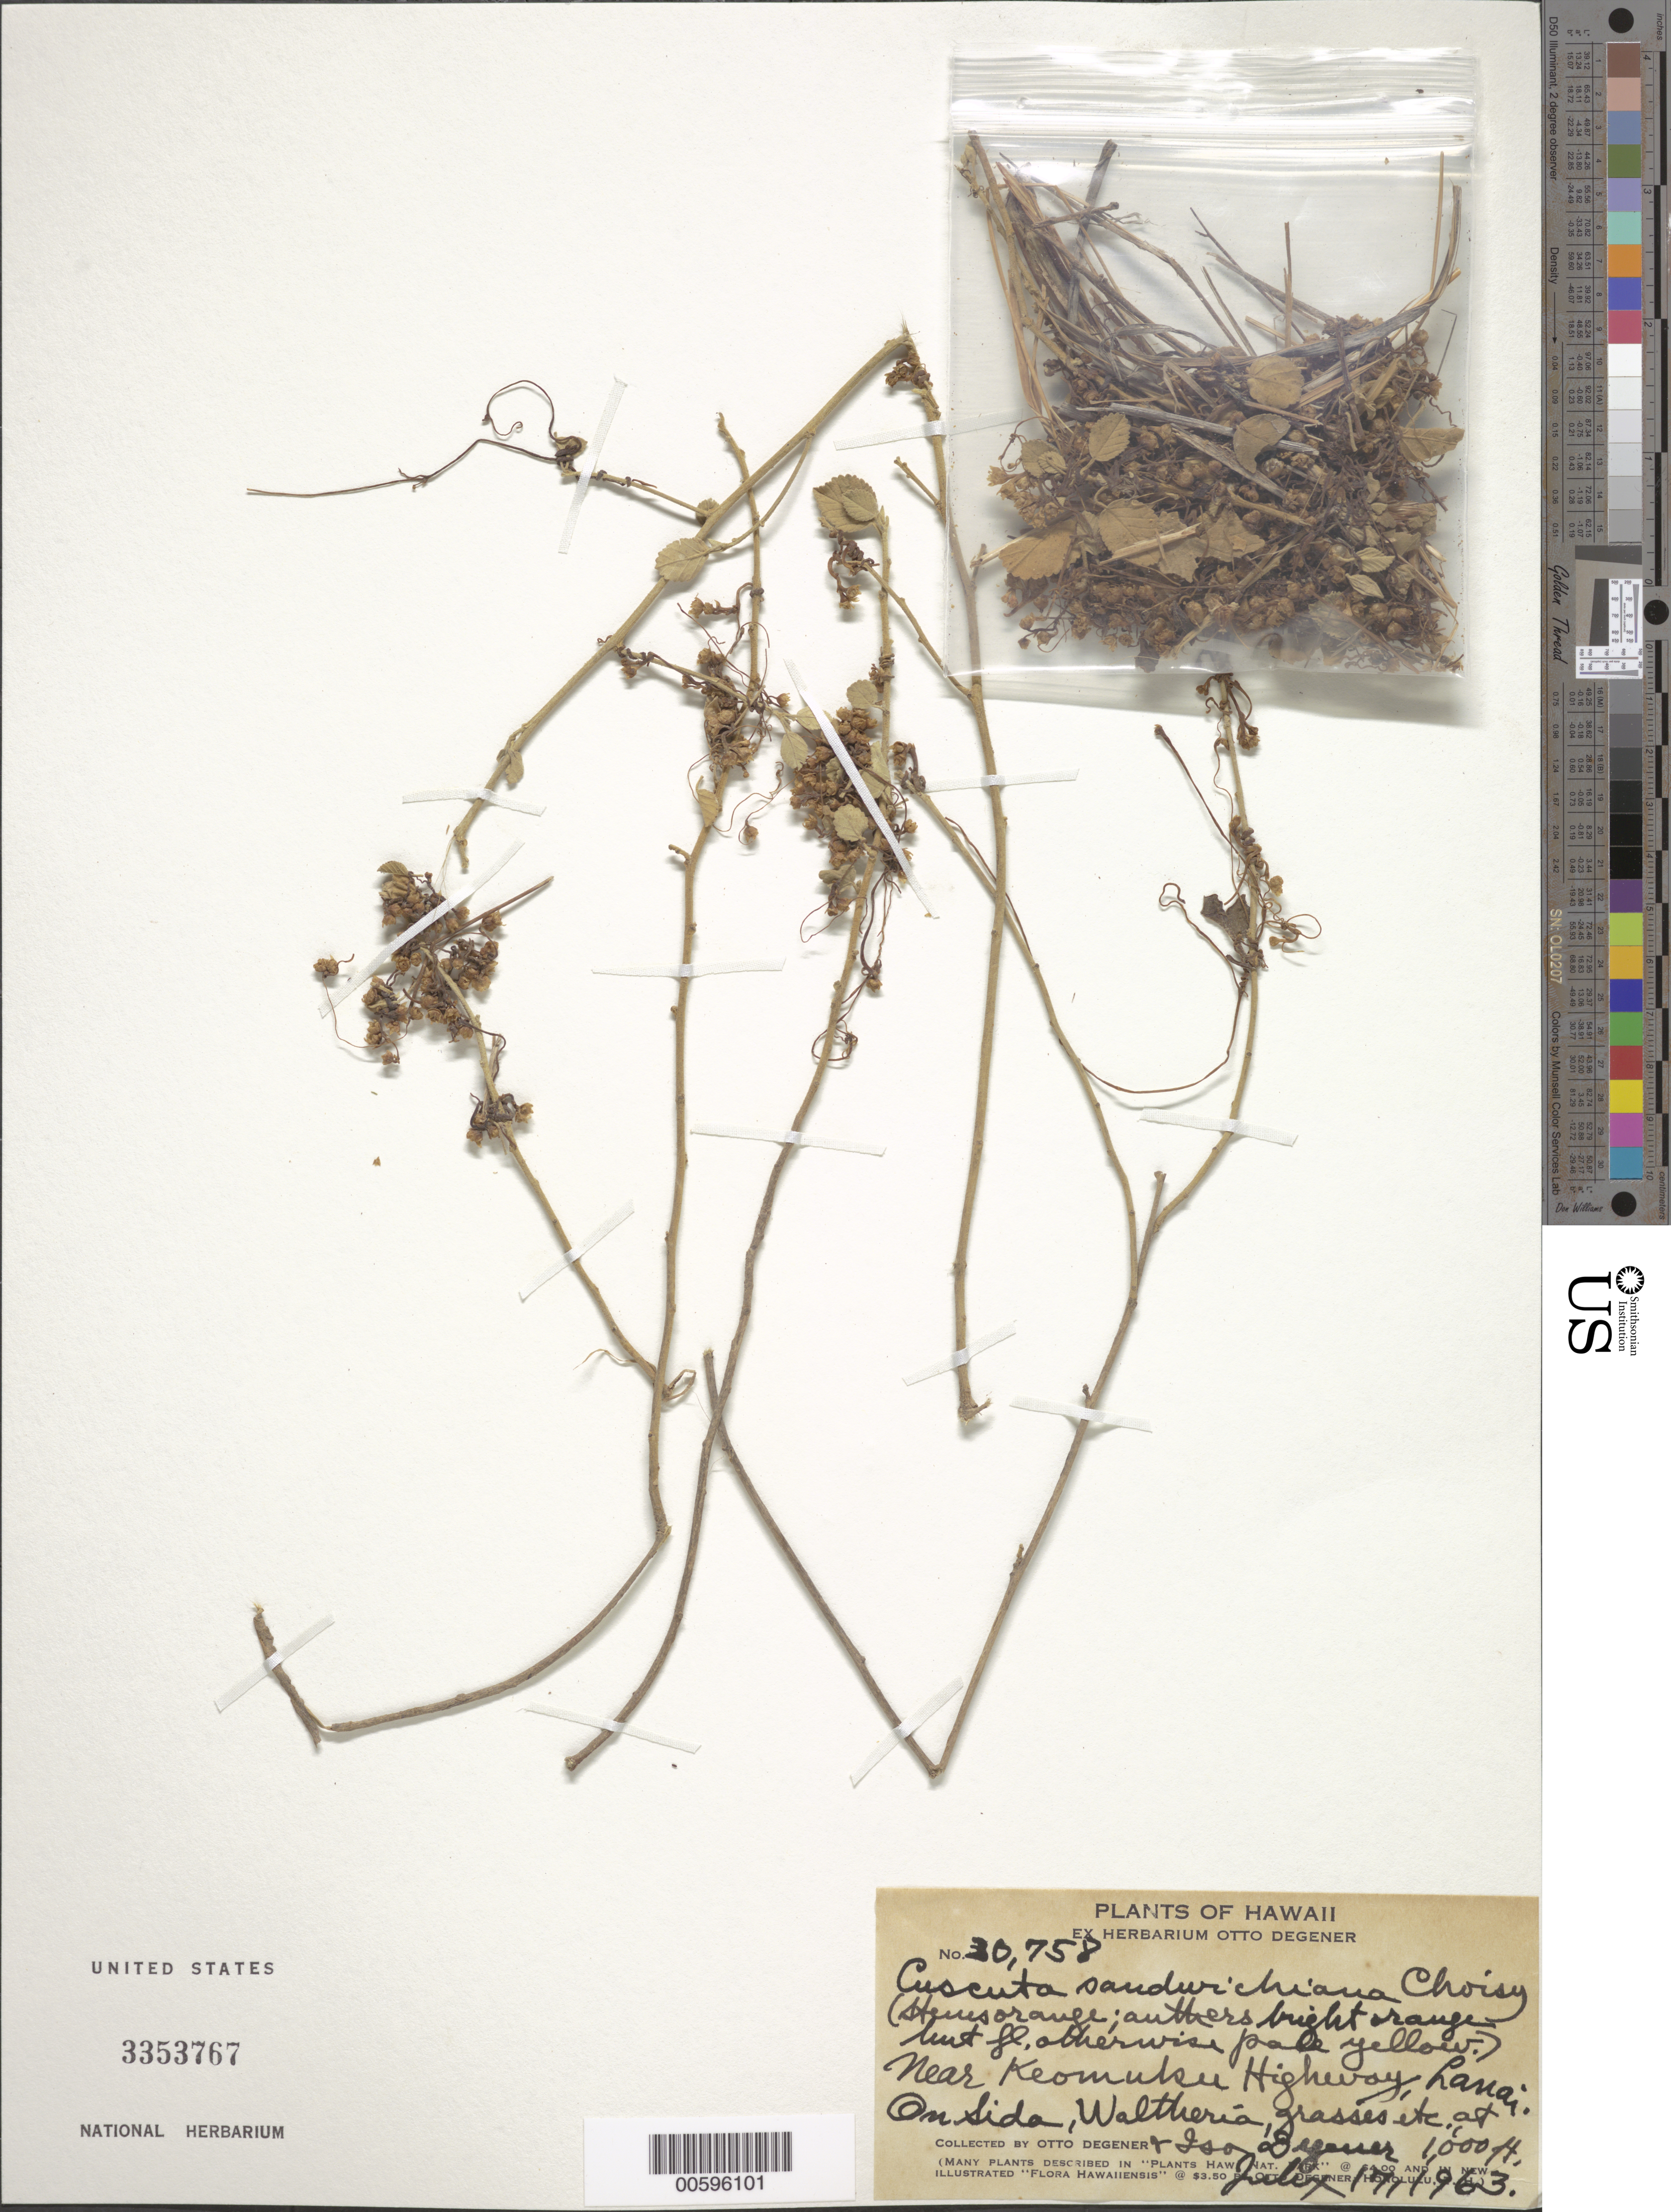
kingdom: Plantae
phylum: Tracheophyta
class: Magnoliopsida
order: Solanales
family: Convolvulaceae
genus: Cuscuta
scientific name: Cuscuta sandwichiana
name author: Choisy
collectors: O. Degener & I. Degener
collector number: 30758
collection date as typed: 17 Jul 1963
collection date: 1963-07-17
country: United States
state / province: Hawaii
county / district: Maui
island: Lana'i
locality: Near Keomuku Hwy.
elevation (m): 305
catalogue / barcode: US 3353767